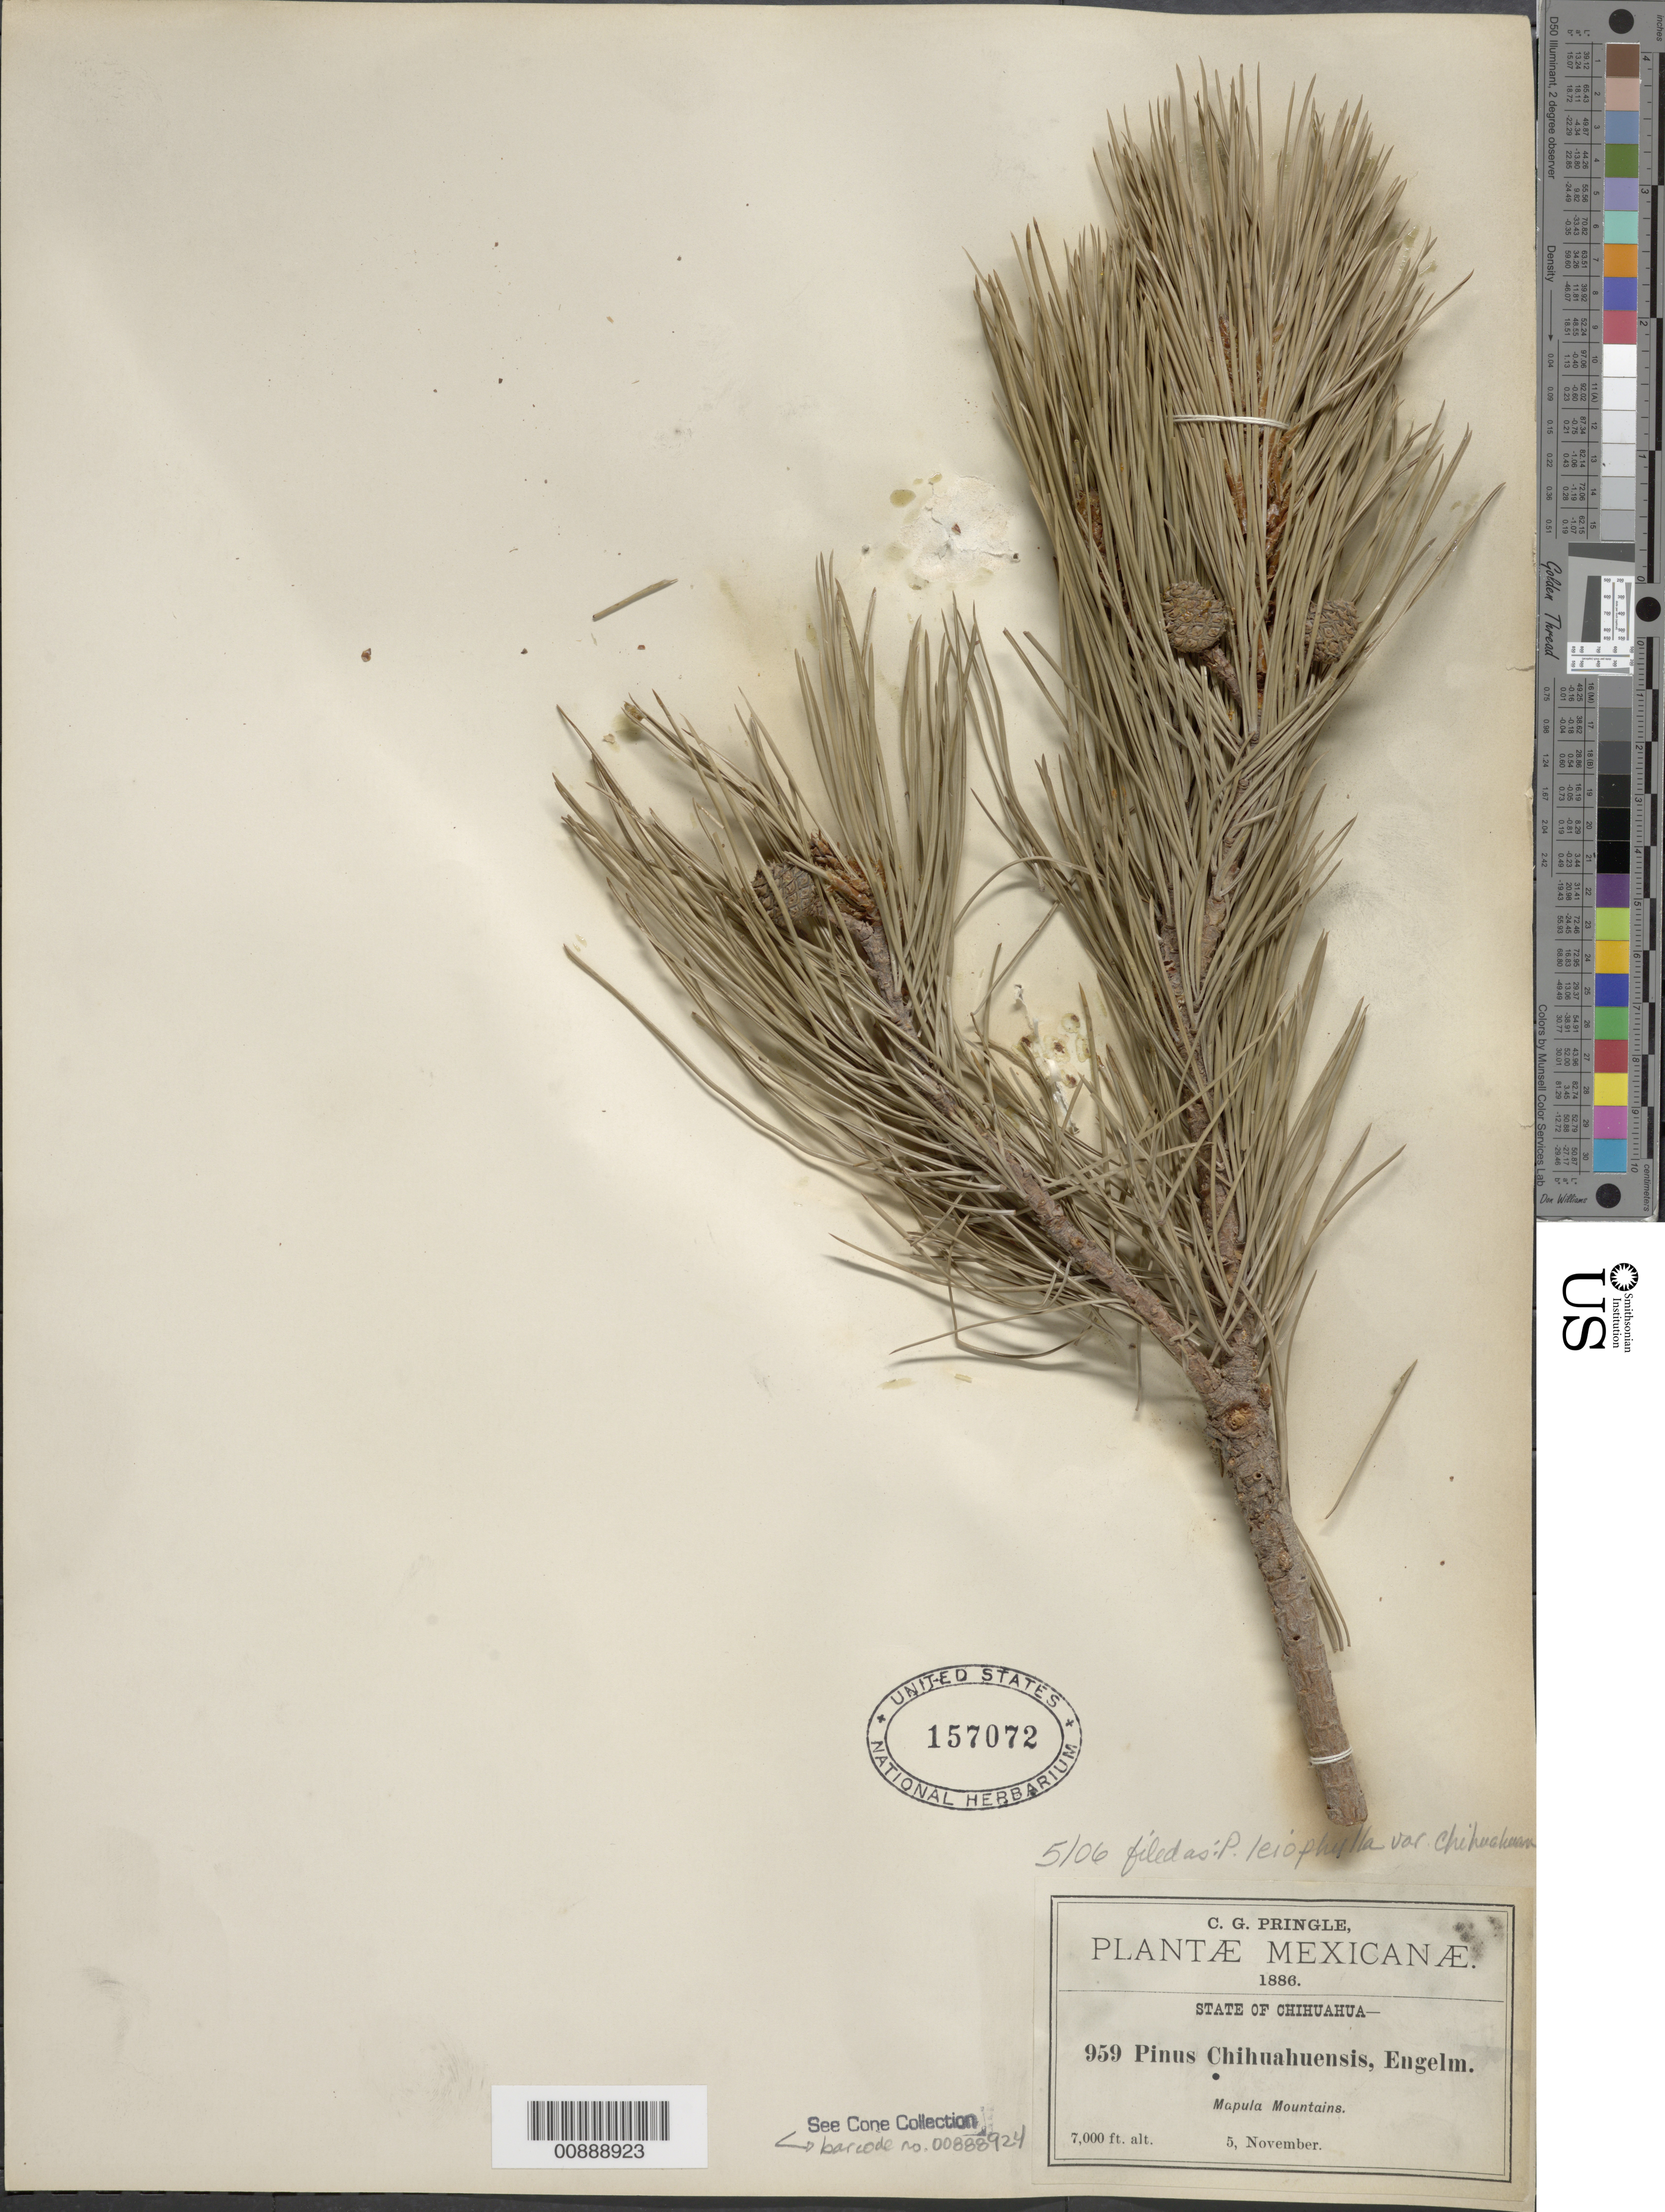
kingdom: Plantae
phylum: Tracheophyta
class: Pinopsida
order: Pinales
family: Pinaceae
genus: Pinus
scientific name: Pinus leiophylla var. chihuahuana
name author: (Engelm.) Shaw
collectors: C. G. Pringle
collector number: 959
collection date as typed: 05 Nov 1886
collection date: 1886-11-05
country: Mexico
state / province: Chihuahua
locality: Mapula Mountains, Chihuahua.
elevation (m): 2134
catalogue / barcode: US 157072